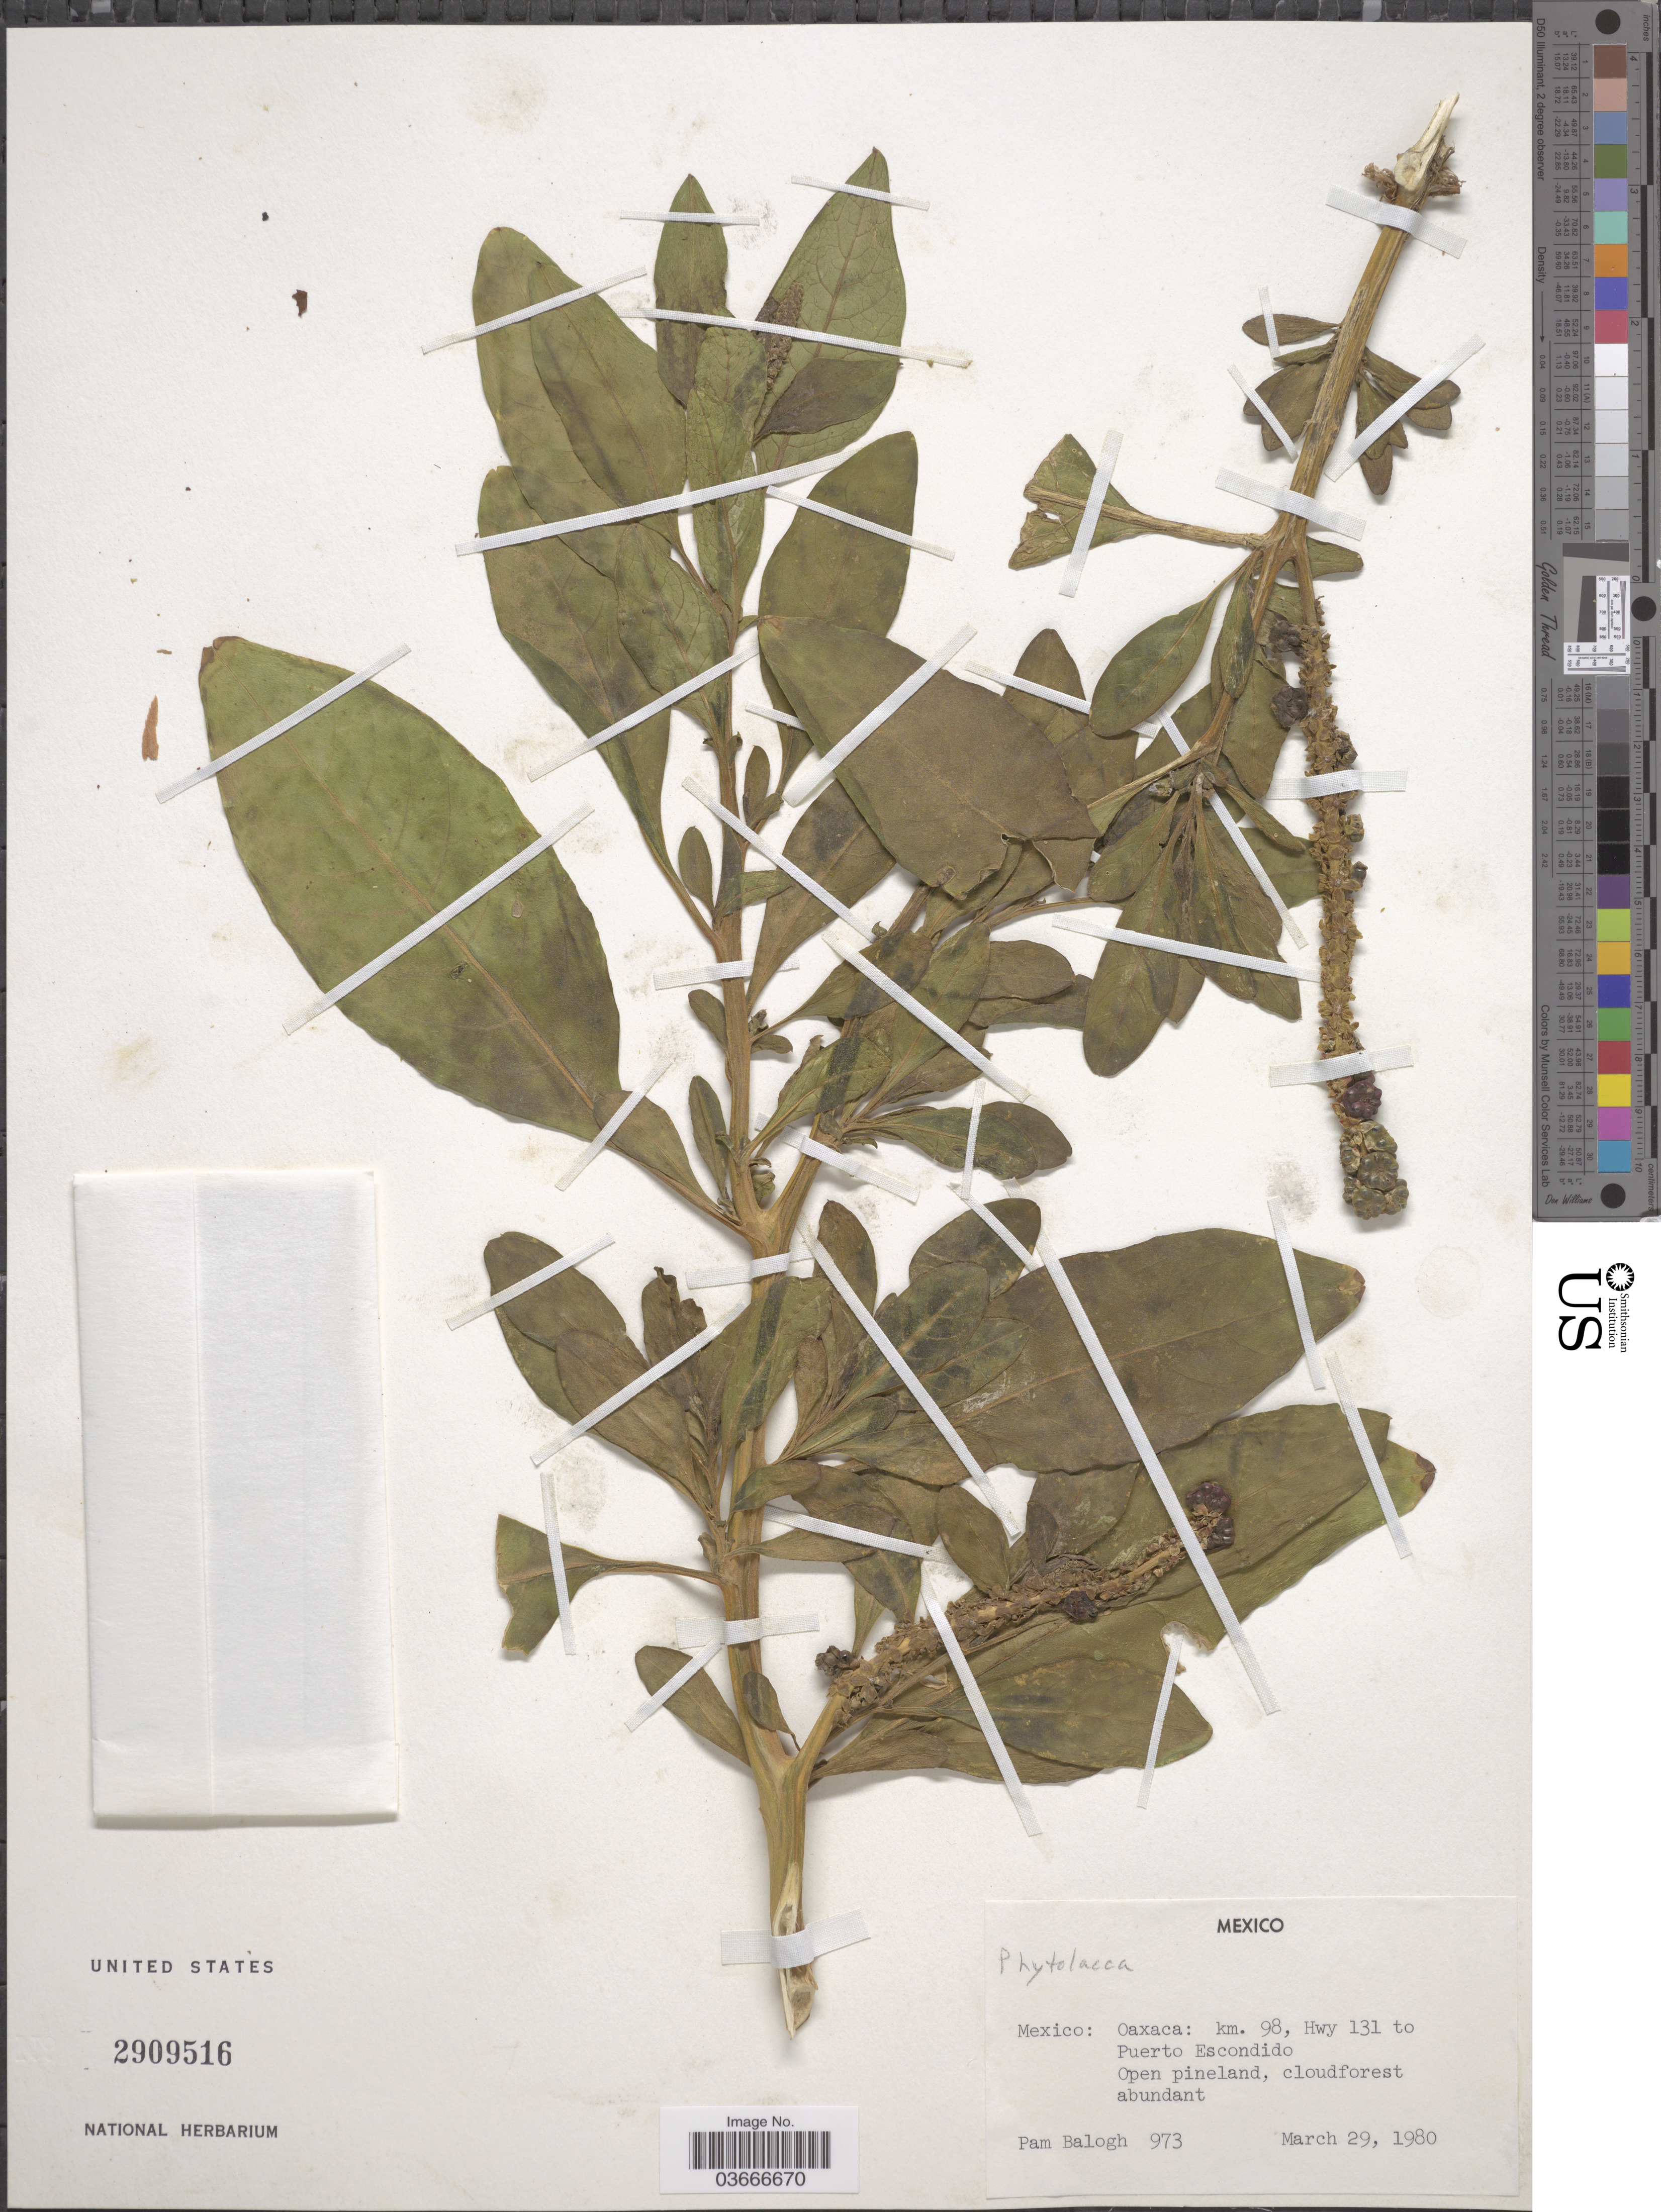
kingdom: Plantae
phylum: Tracheophyta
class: Magnoliopsida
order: Caryophyllales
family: Phytolaccaceae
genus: Phytolacca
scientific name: Phytolacca sp.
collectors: P. Balogh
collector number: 973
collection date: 1980-03-29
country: Mexico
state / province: Oaxaca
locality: Km. 98, Hwy 131 to Puerto Escondido.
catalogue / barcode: US 2909516